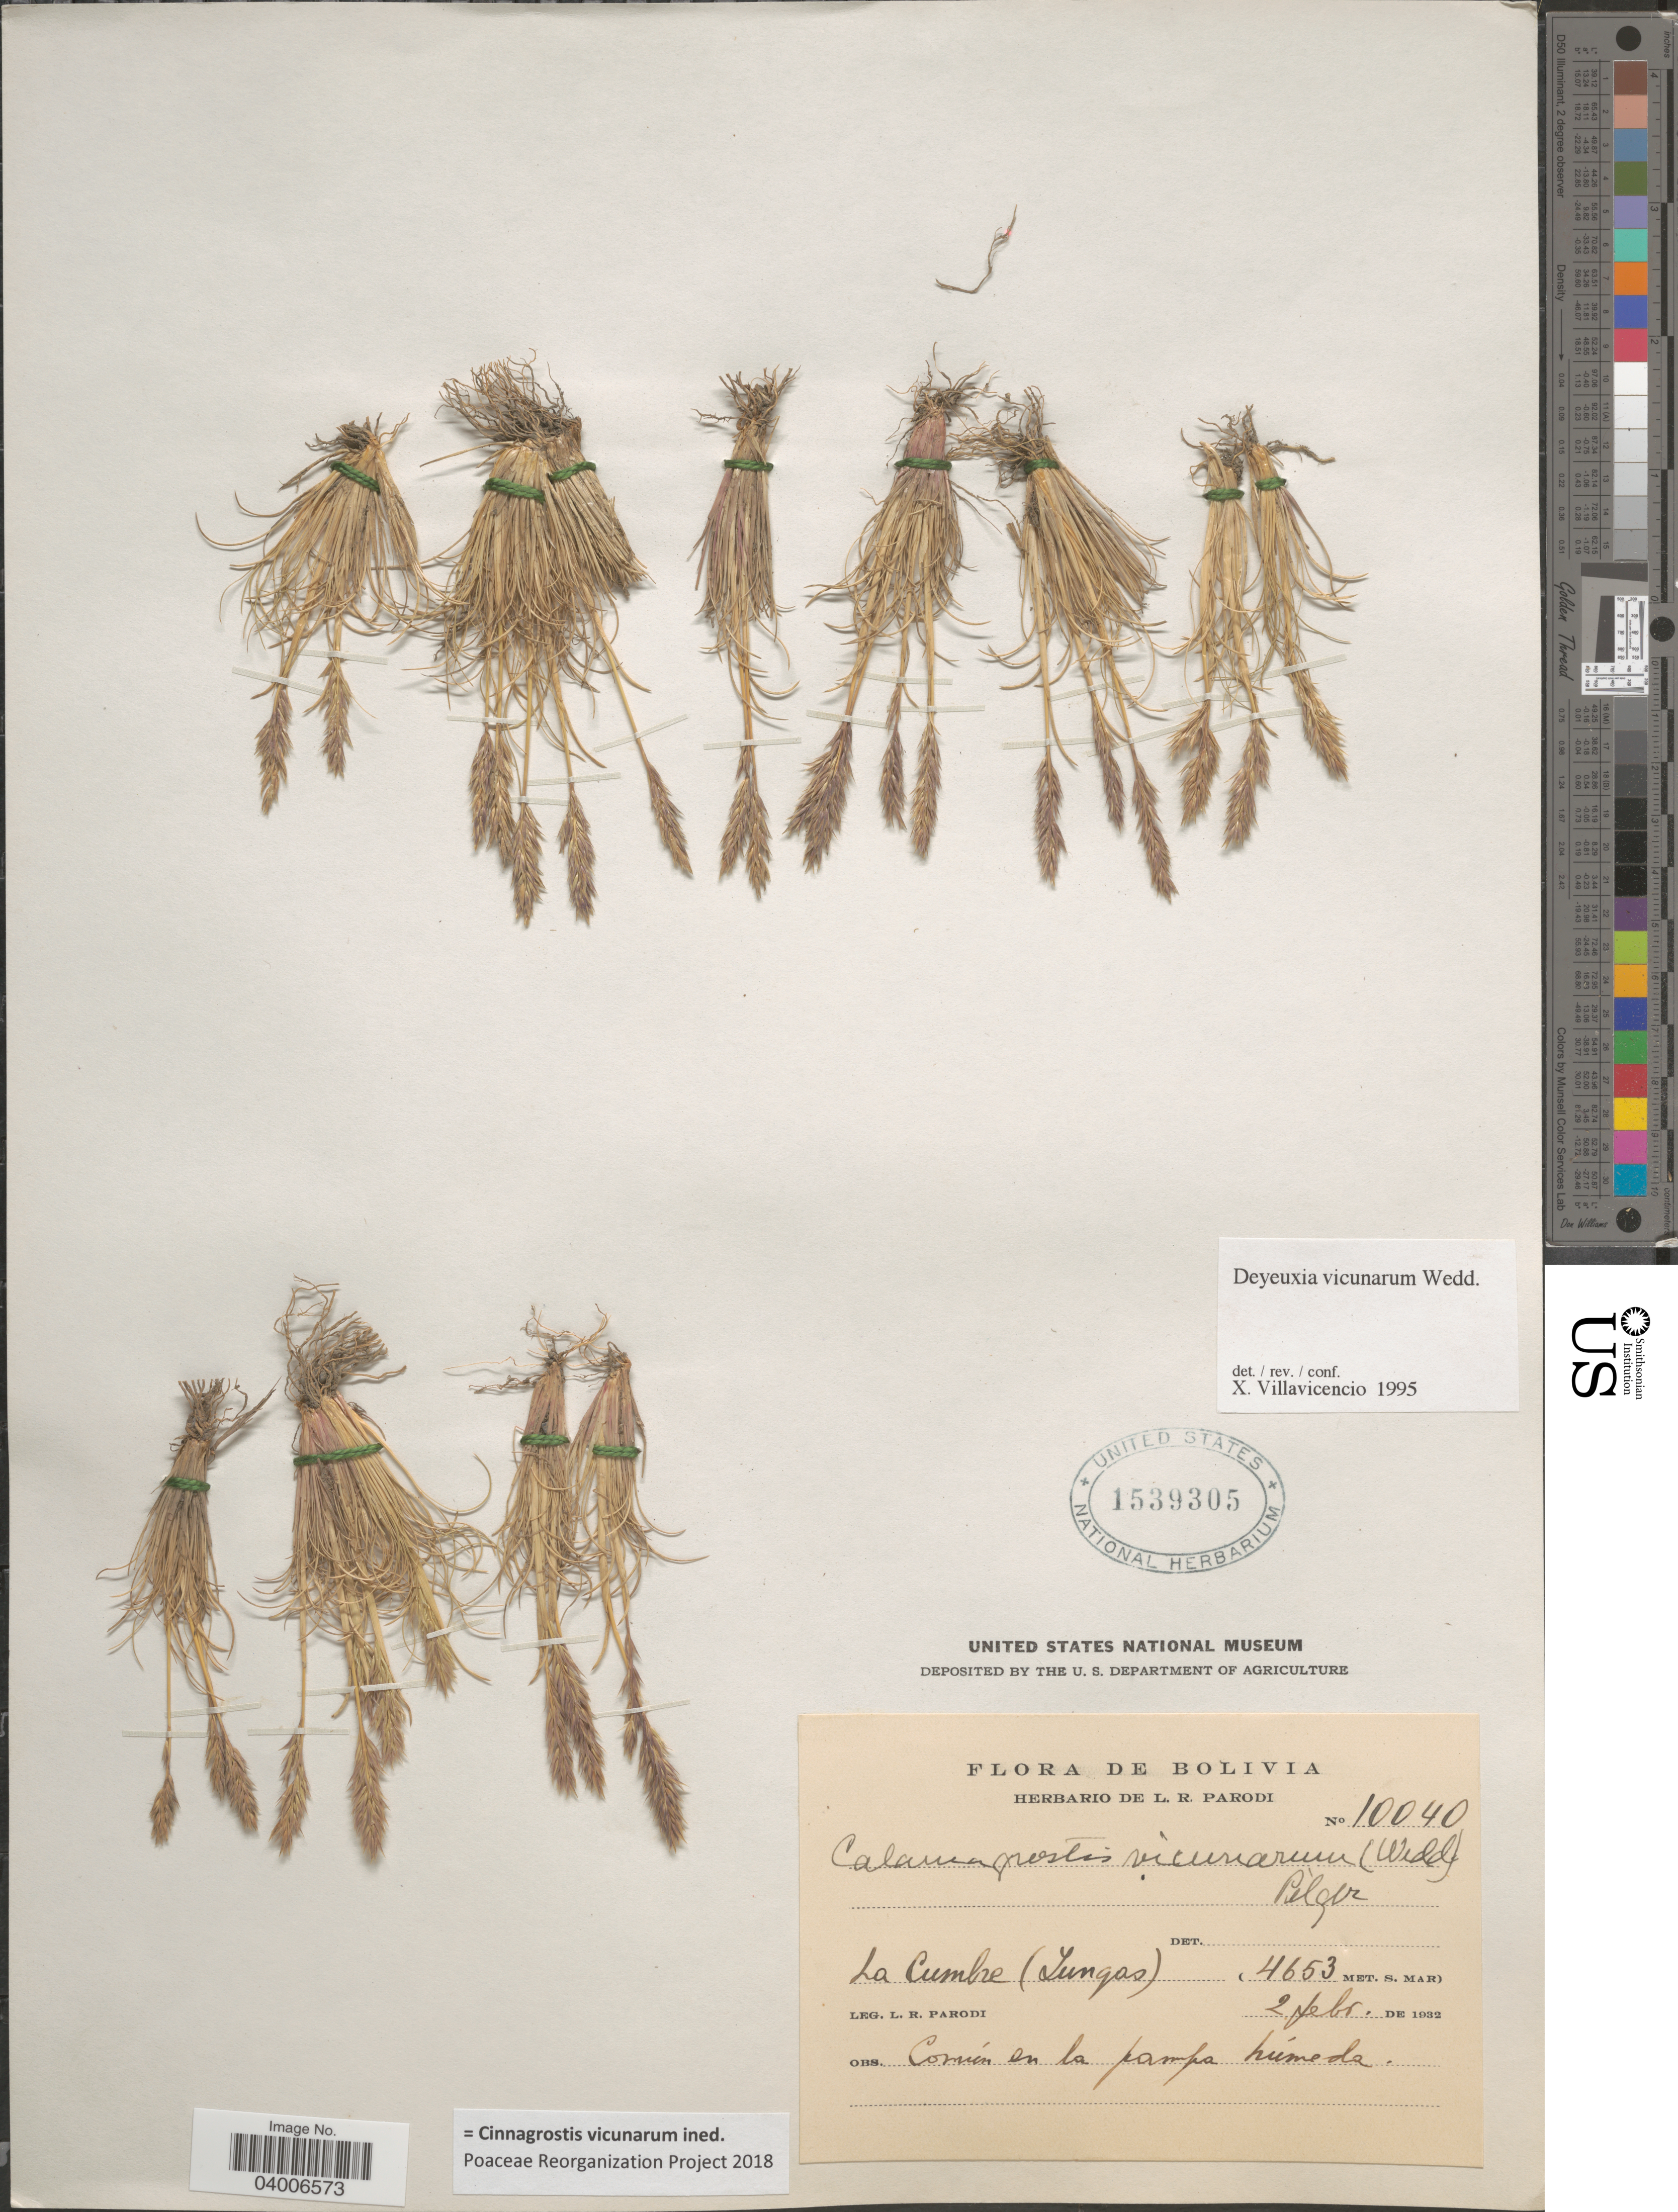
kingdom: Plantae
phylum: Tracheophyta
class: Liliopsida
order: Poales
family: Poaceae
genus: Cinnagrostis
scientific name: Cinnagrostis vicunarum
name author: (Wedd.) P.M. Peterson et al.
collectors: L. R. Parodi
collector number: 10040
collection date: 1932-02-02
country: Bolivia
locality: La Cumbre (Yungas).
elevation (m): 4653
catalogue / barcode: US 1539305